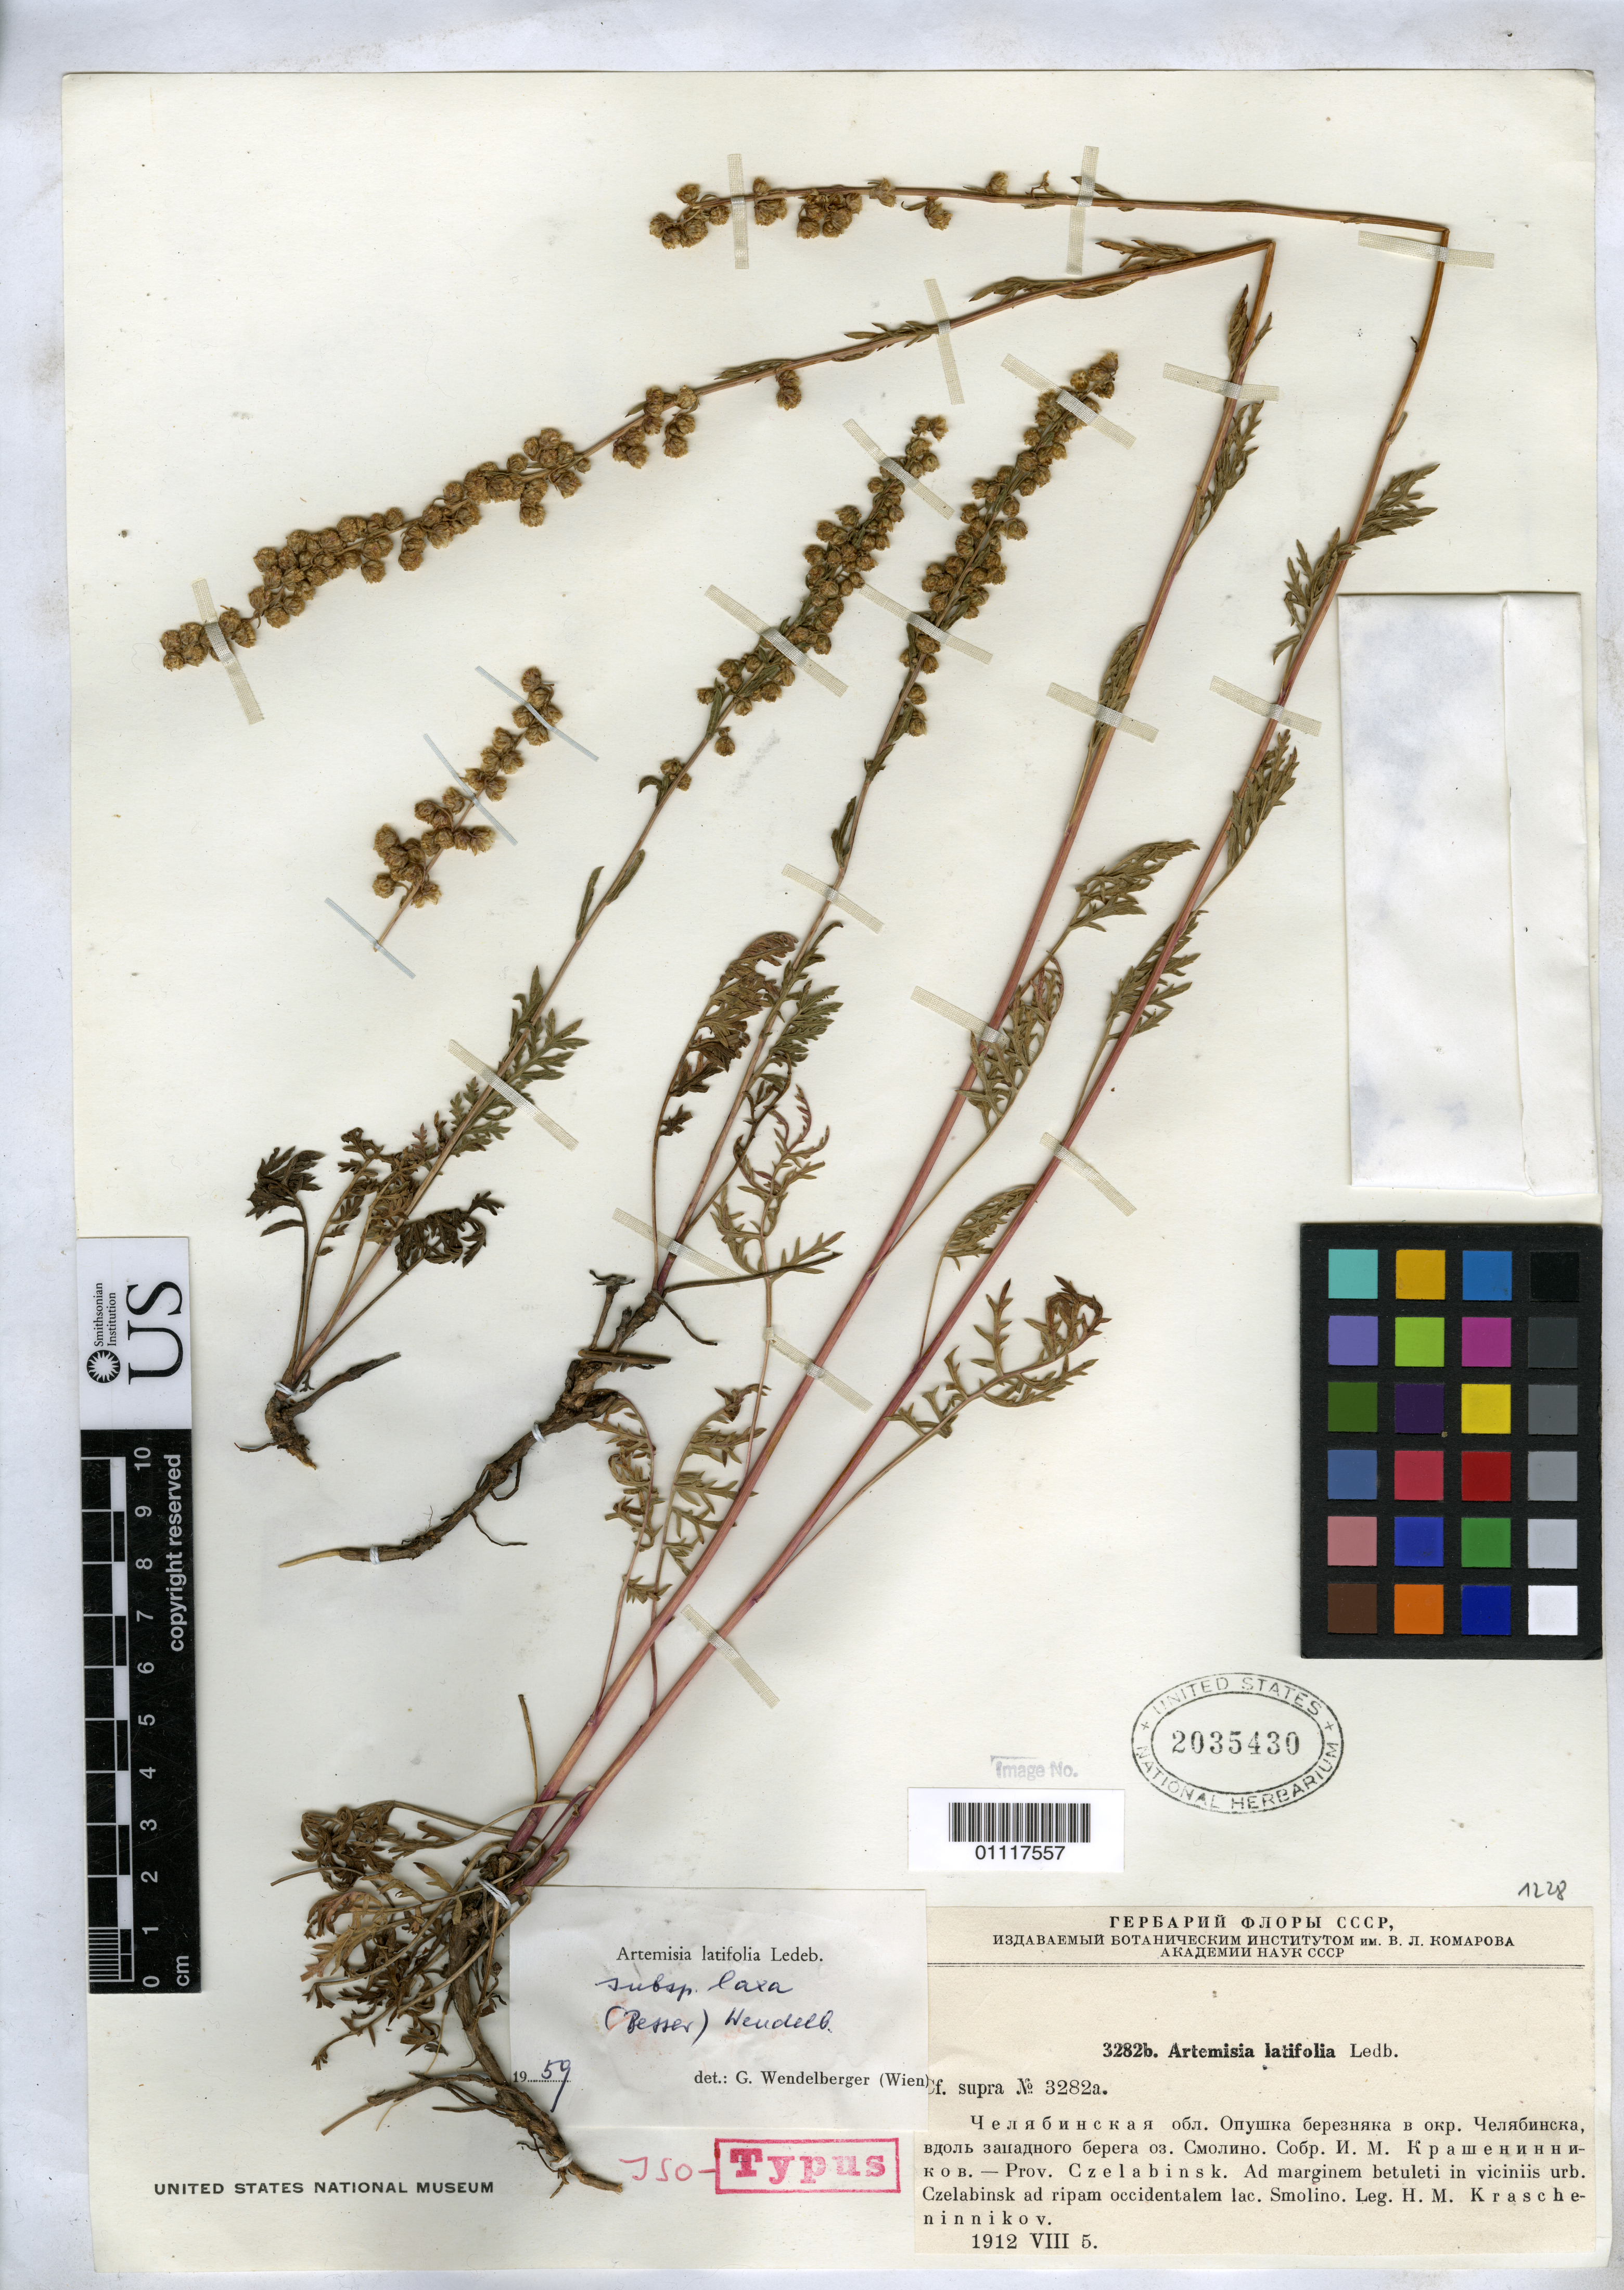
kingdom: Plantae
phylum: Tracheophyta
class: Magnoliopsida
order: Asterales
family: Asteraceae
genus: Artemisia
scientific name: Artemisia punctata var. laxa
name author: Besser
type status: Isoneotype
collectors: H. Krascheninnikov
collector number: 3282 a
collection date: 1912-08-05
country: Russian Federation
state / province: Chelyabinsk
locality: Ad marginem betuleti in viciniis urb. Czelabinsk ad ripam occidentalem lac. Smolino.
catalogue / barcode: US 2035430